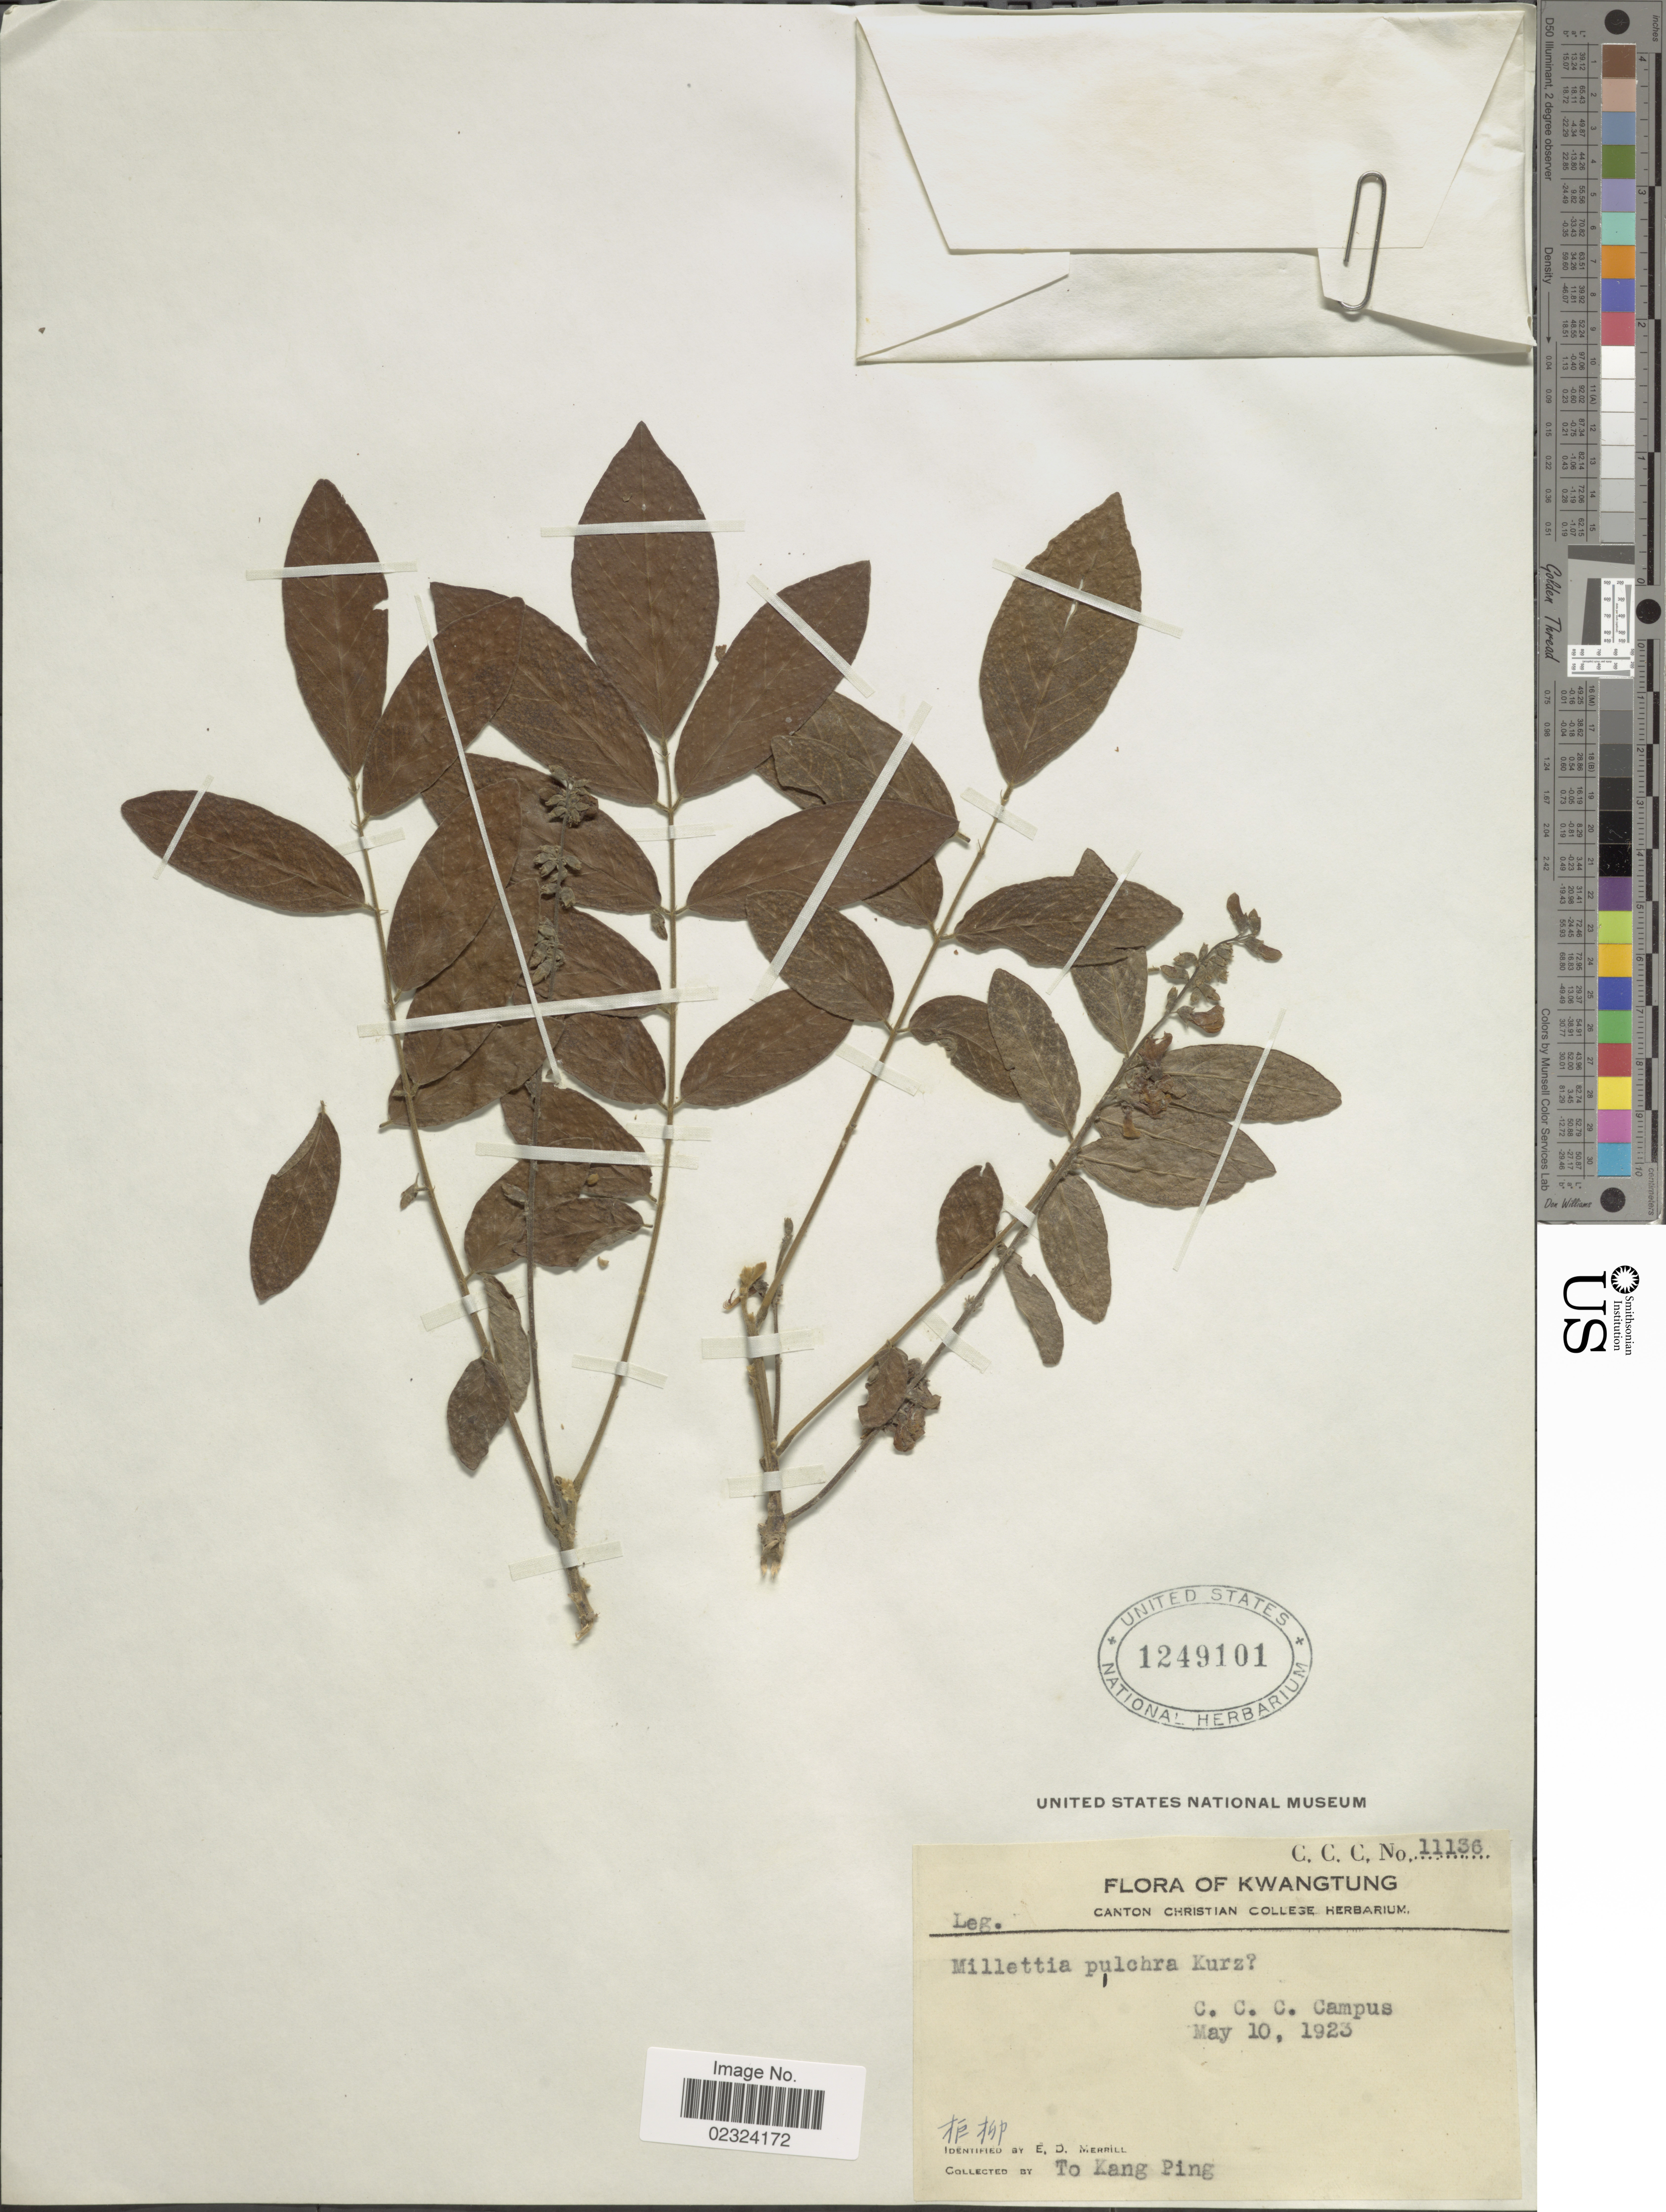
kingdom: Plantae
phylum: Tracheophyta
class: Magnoliopsida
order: Fabales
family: Fabaceae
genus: Millettia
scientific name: Millettia pulchra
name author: (Benth.) Kurz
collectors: T. Ping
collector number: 11136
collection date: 1923-05-10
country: China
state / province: Guangdong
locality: Kwangtung. C.C.C. Campus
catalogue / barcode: US 1249101